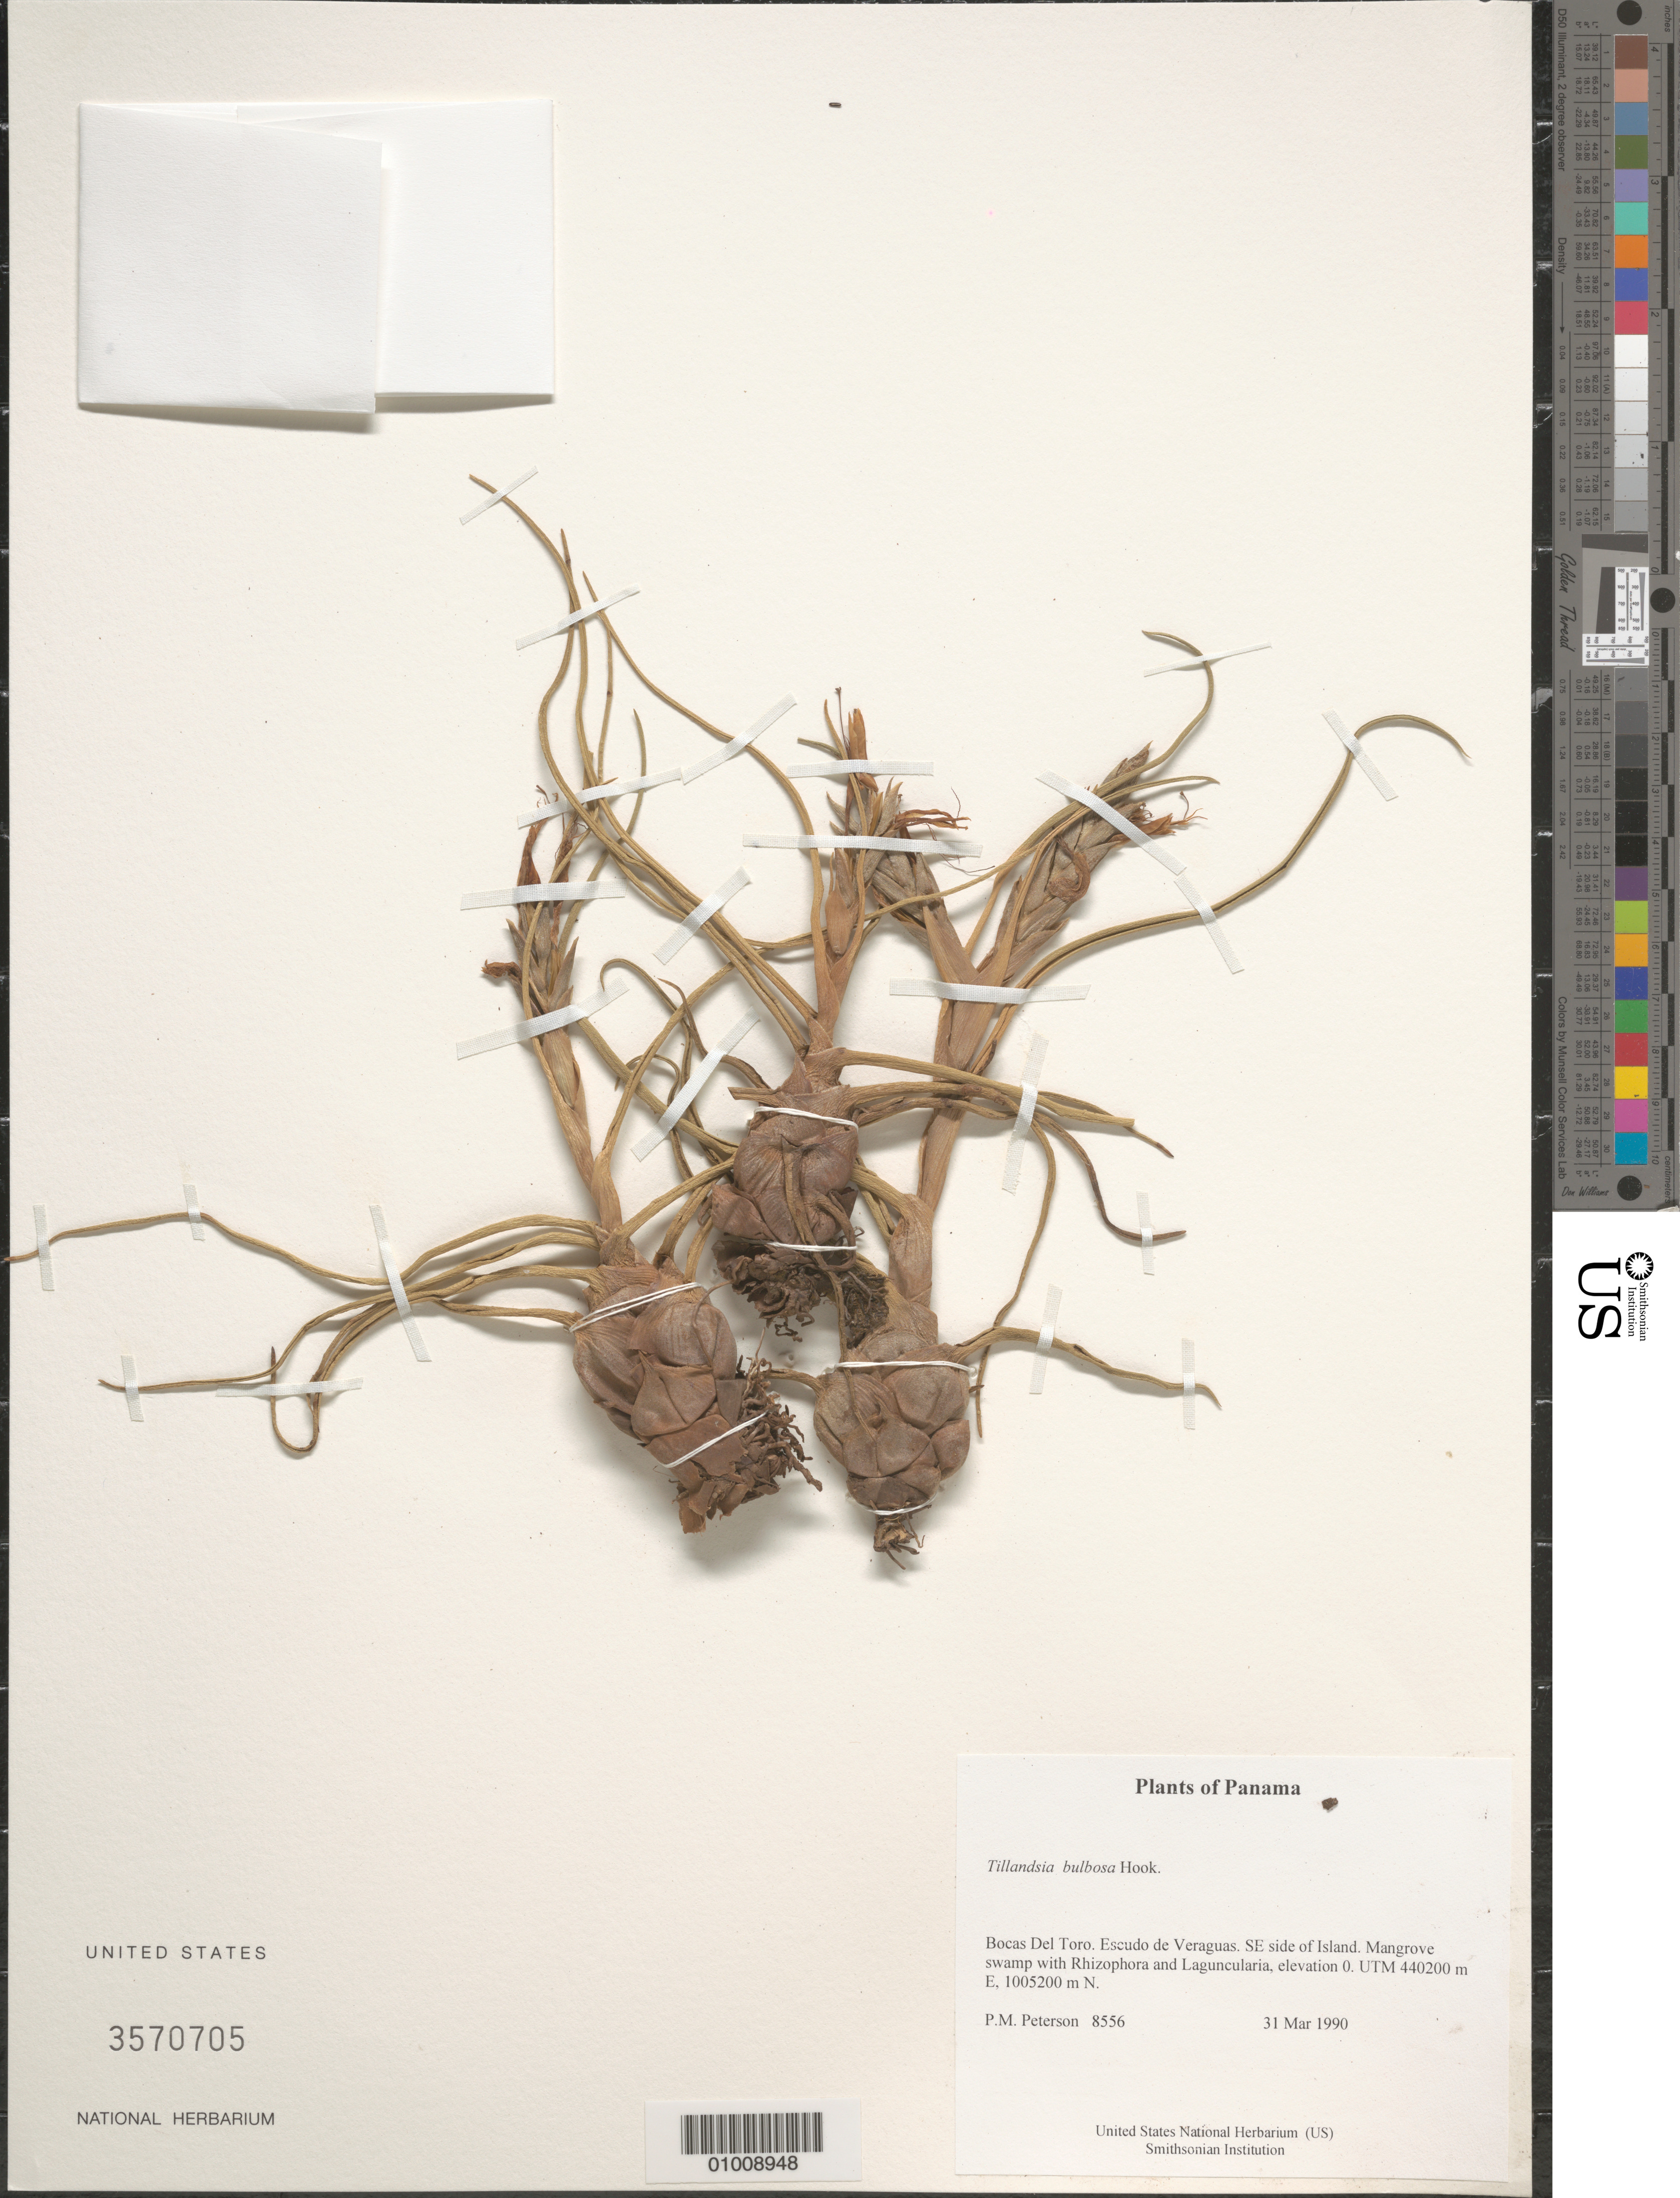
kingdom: Plantae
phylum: Tracheophyta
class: Liliopsida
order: Poales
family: Bromeliaceae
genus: Tillandsia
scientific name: Tillandsia bulbosa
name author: Hook.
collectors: P. M. Peterson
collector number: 08556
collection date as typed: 31 Mar 1990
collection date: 1990-03-31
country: Panama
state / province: Bocas del Toro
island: Escudo de Veraguas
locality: SE side of Island.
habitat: Mangrove swamp with Rhizophora and Laguncularia, elevation 0. UTM 440200 m E, 1005200 m N.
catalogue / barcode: US 3570705